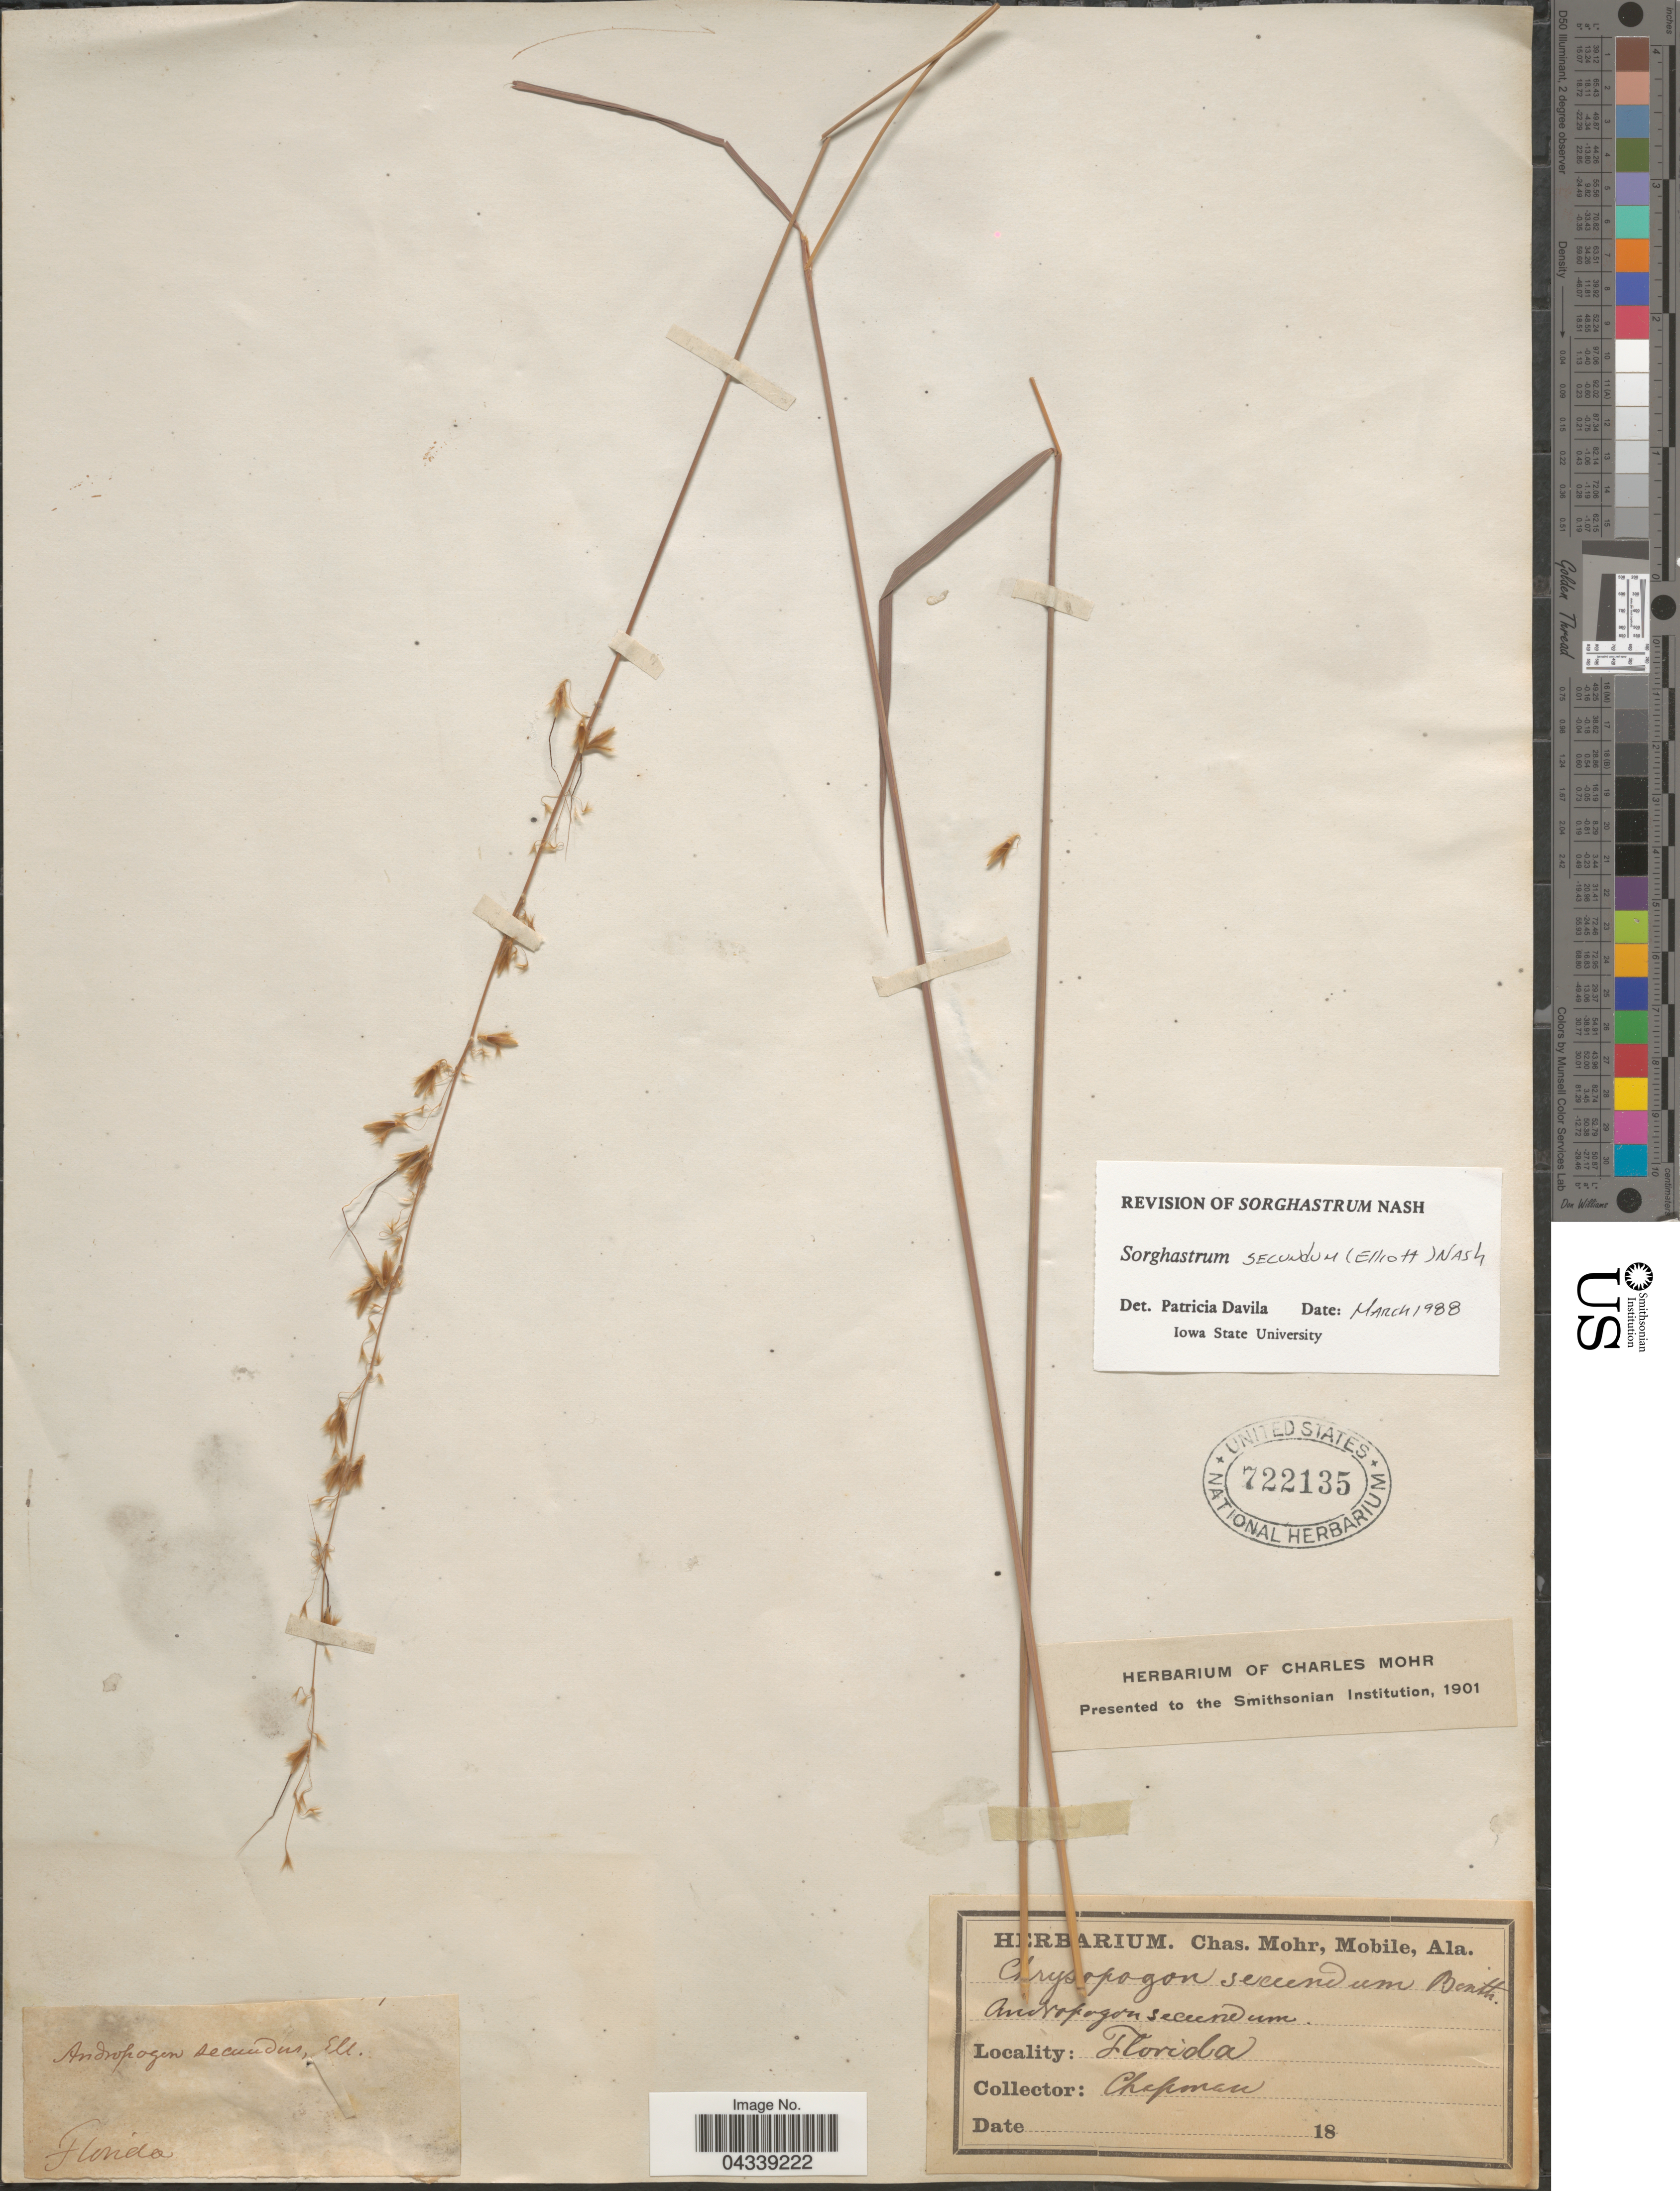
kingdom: Plantae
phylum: Tracheophyta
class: Liliopsida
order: Poales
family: Poaceae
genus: Sorghastrum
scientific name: Sorghastrum secundum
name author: (Elliott) Nash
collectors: A. Chapman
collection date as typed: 18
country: United States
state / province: Florida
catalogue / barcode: US 722135